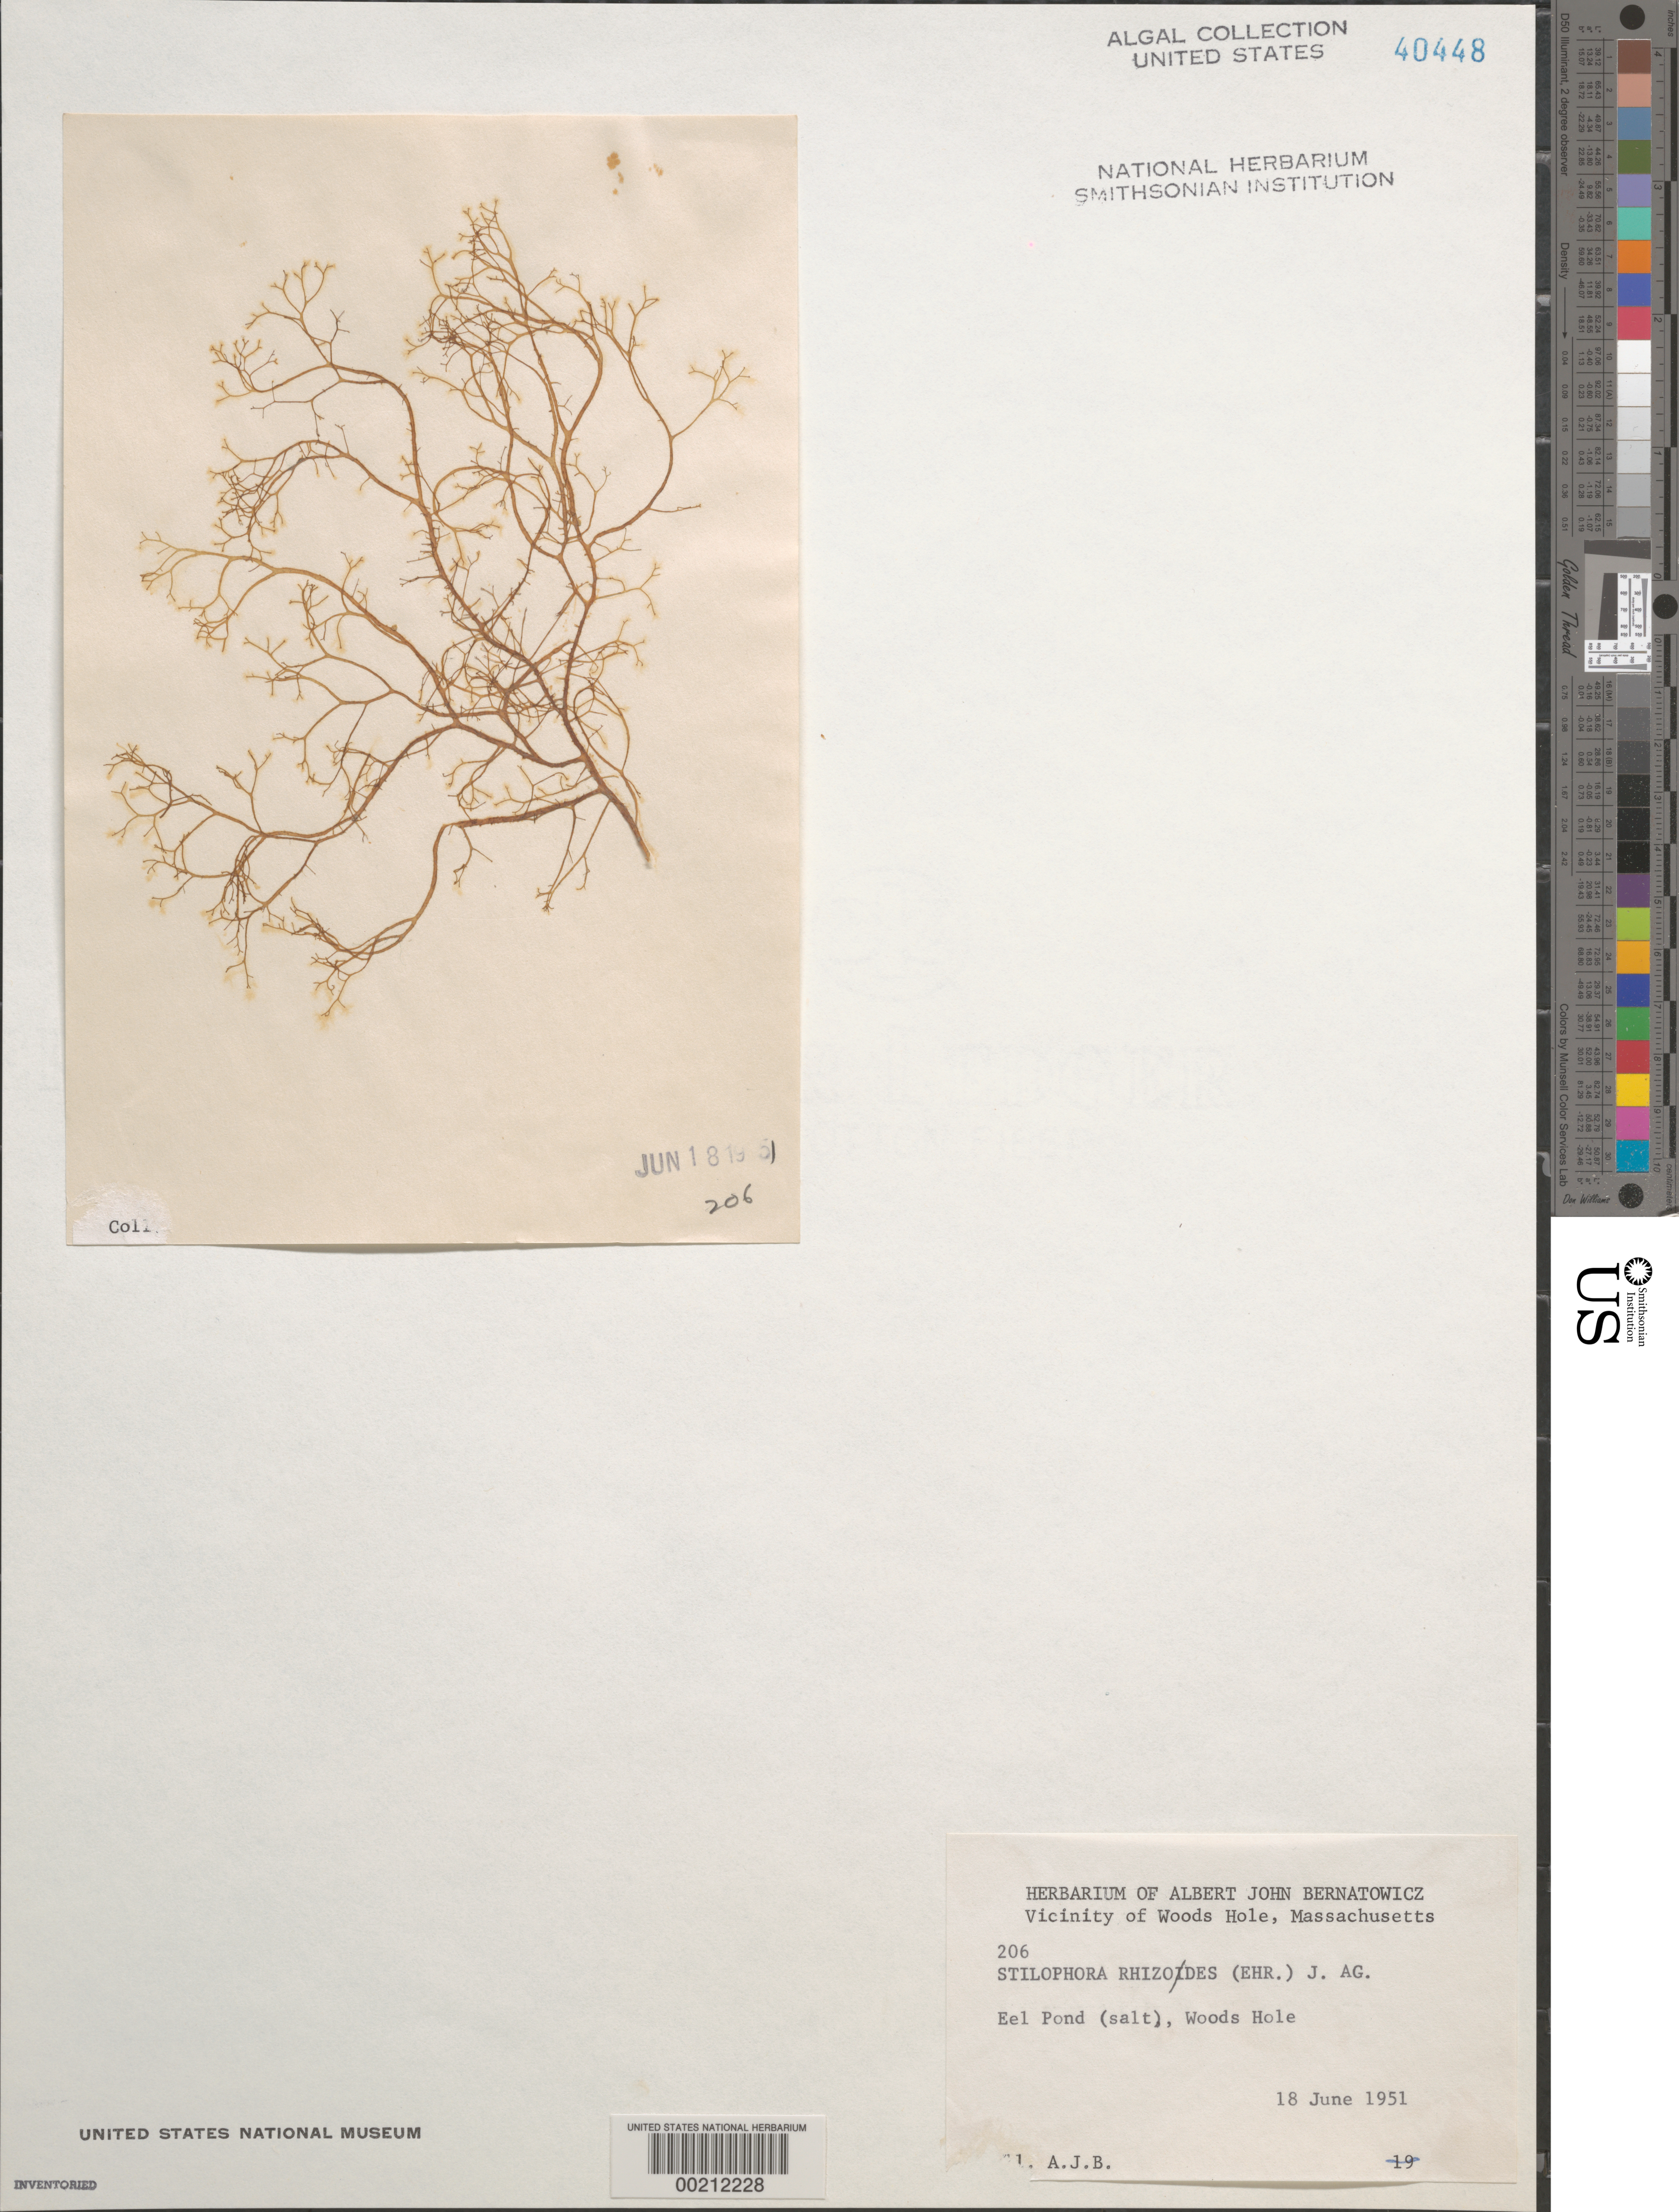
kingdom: Chromista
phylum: Ochrophyta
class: Phaeophyceae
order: Ectocarpales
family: Chordariaceae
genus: Stilophora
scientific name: Stilophora tenella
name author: (Esper) P.C. Silva in P.C. Silva et al.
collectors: A. Bernatowicz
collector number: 206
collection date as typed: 18 Jun 1951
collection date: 1951-06-18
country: United States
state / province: Massachusetts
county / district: Barnstable County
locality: Woods Hole, Eel Pond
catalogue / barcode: US 40448